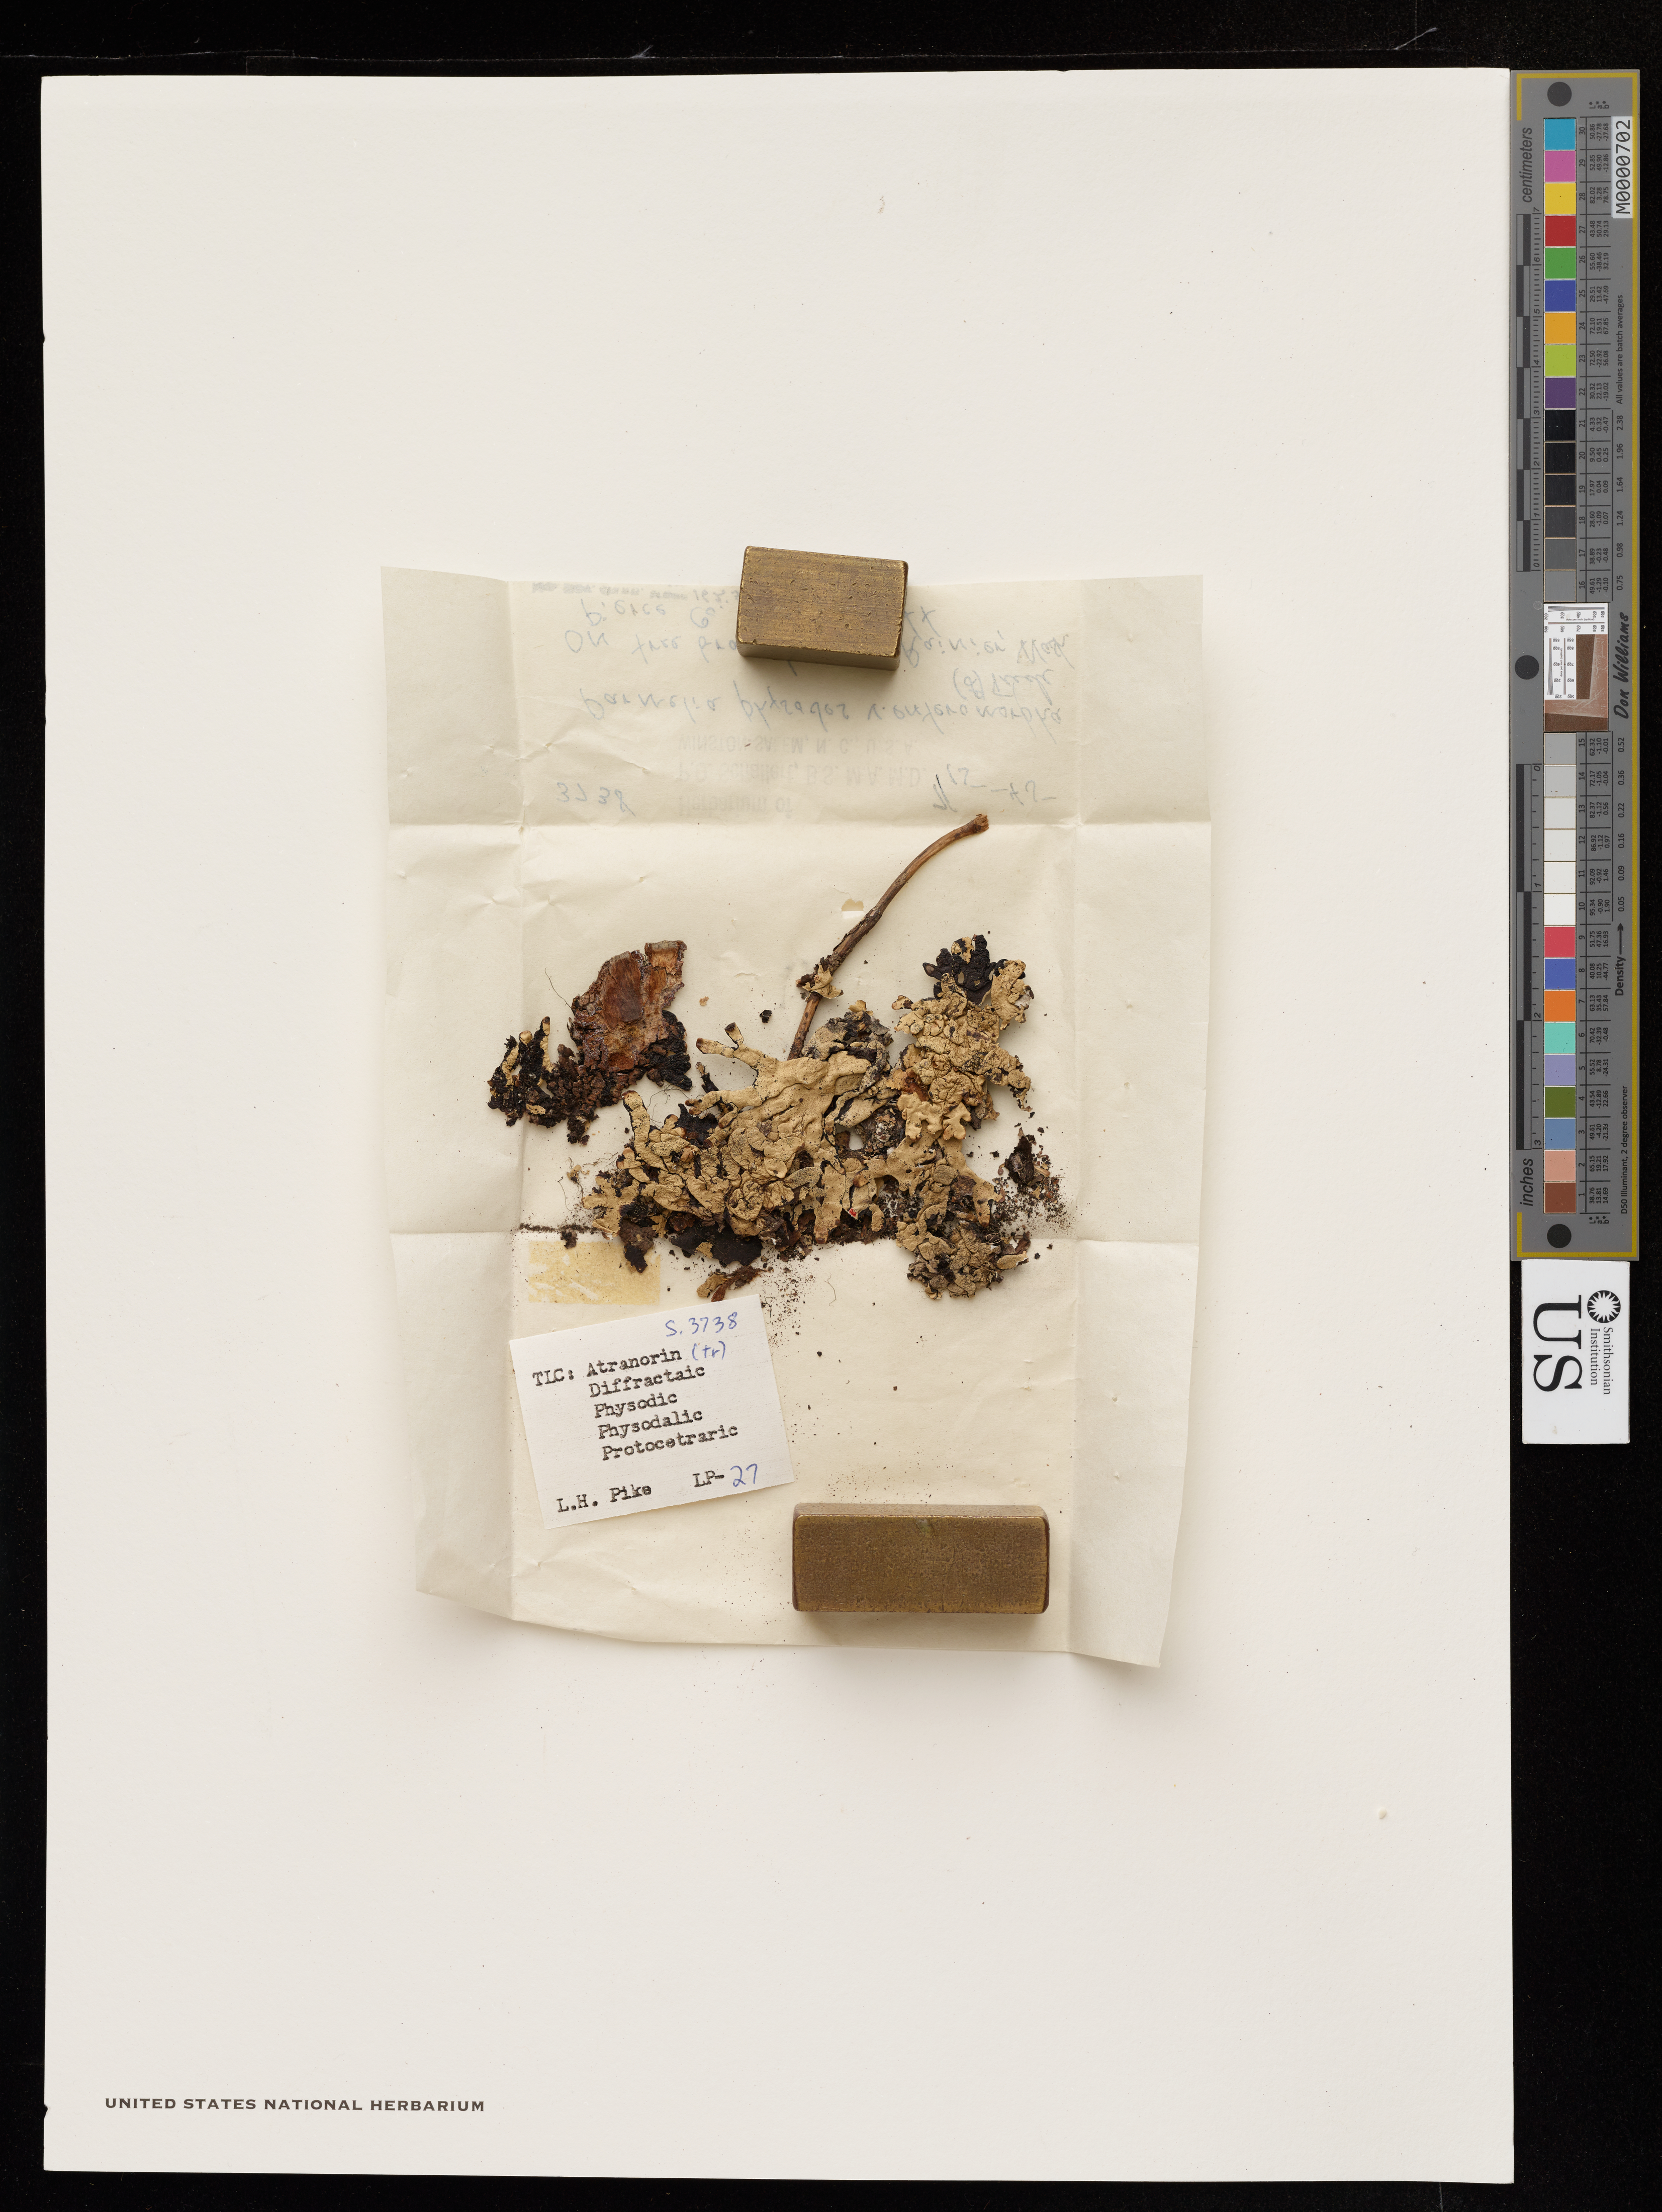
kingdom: Fungi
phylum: Ascomycota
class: Lecanoromycetes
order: Lecanorales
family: Parmeliaceae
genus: Hypogymnia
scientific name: Hypogymnia enteromorpha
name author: (Ach.) Nyl.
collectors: P. Schallert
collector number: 3738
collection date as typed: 15 Jul 1945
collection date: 1945-07-15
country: United States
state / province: Washington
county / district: Pierce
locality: Mt. rainier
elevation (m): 0